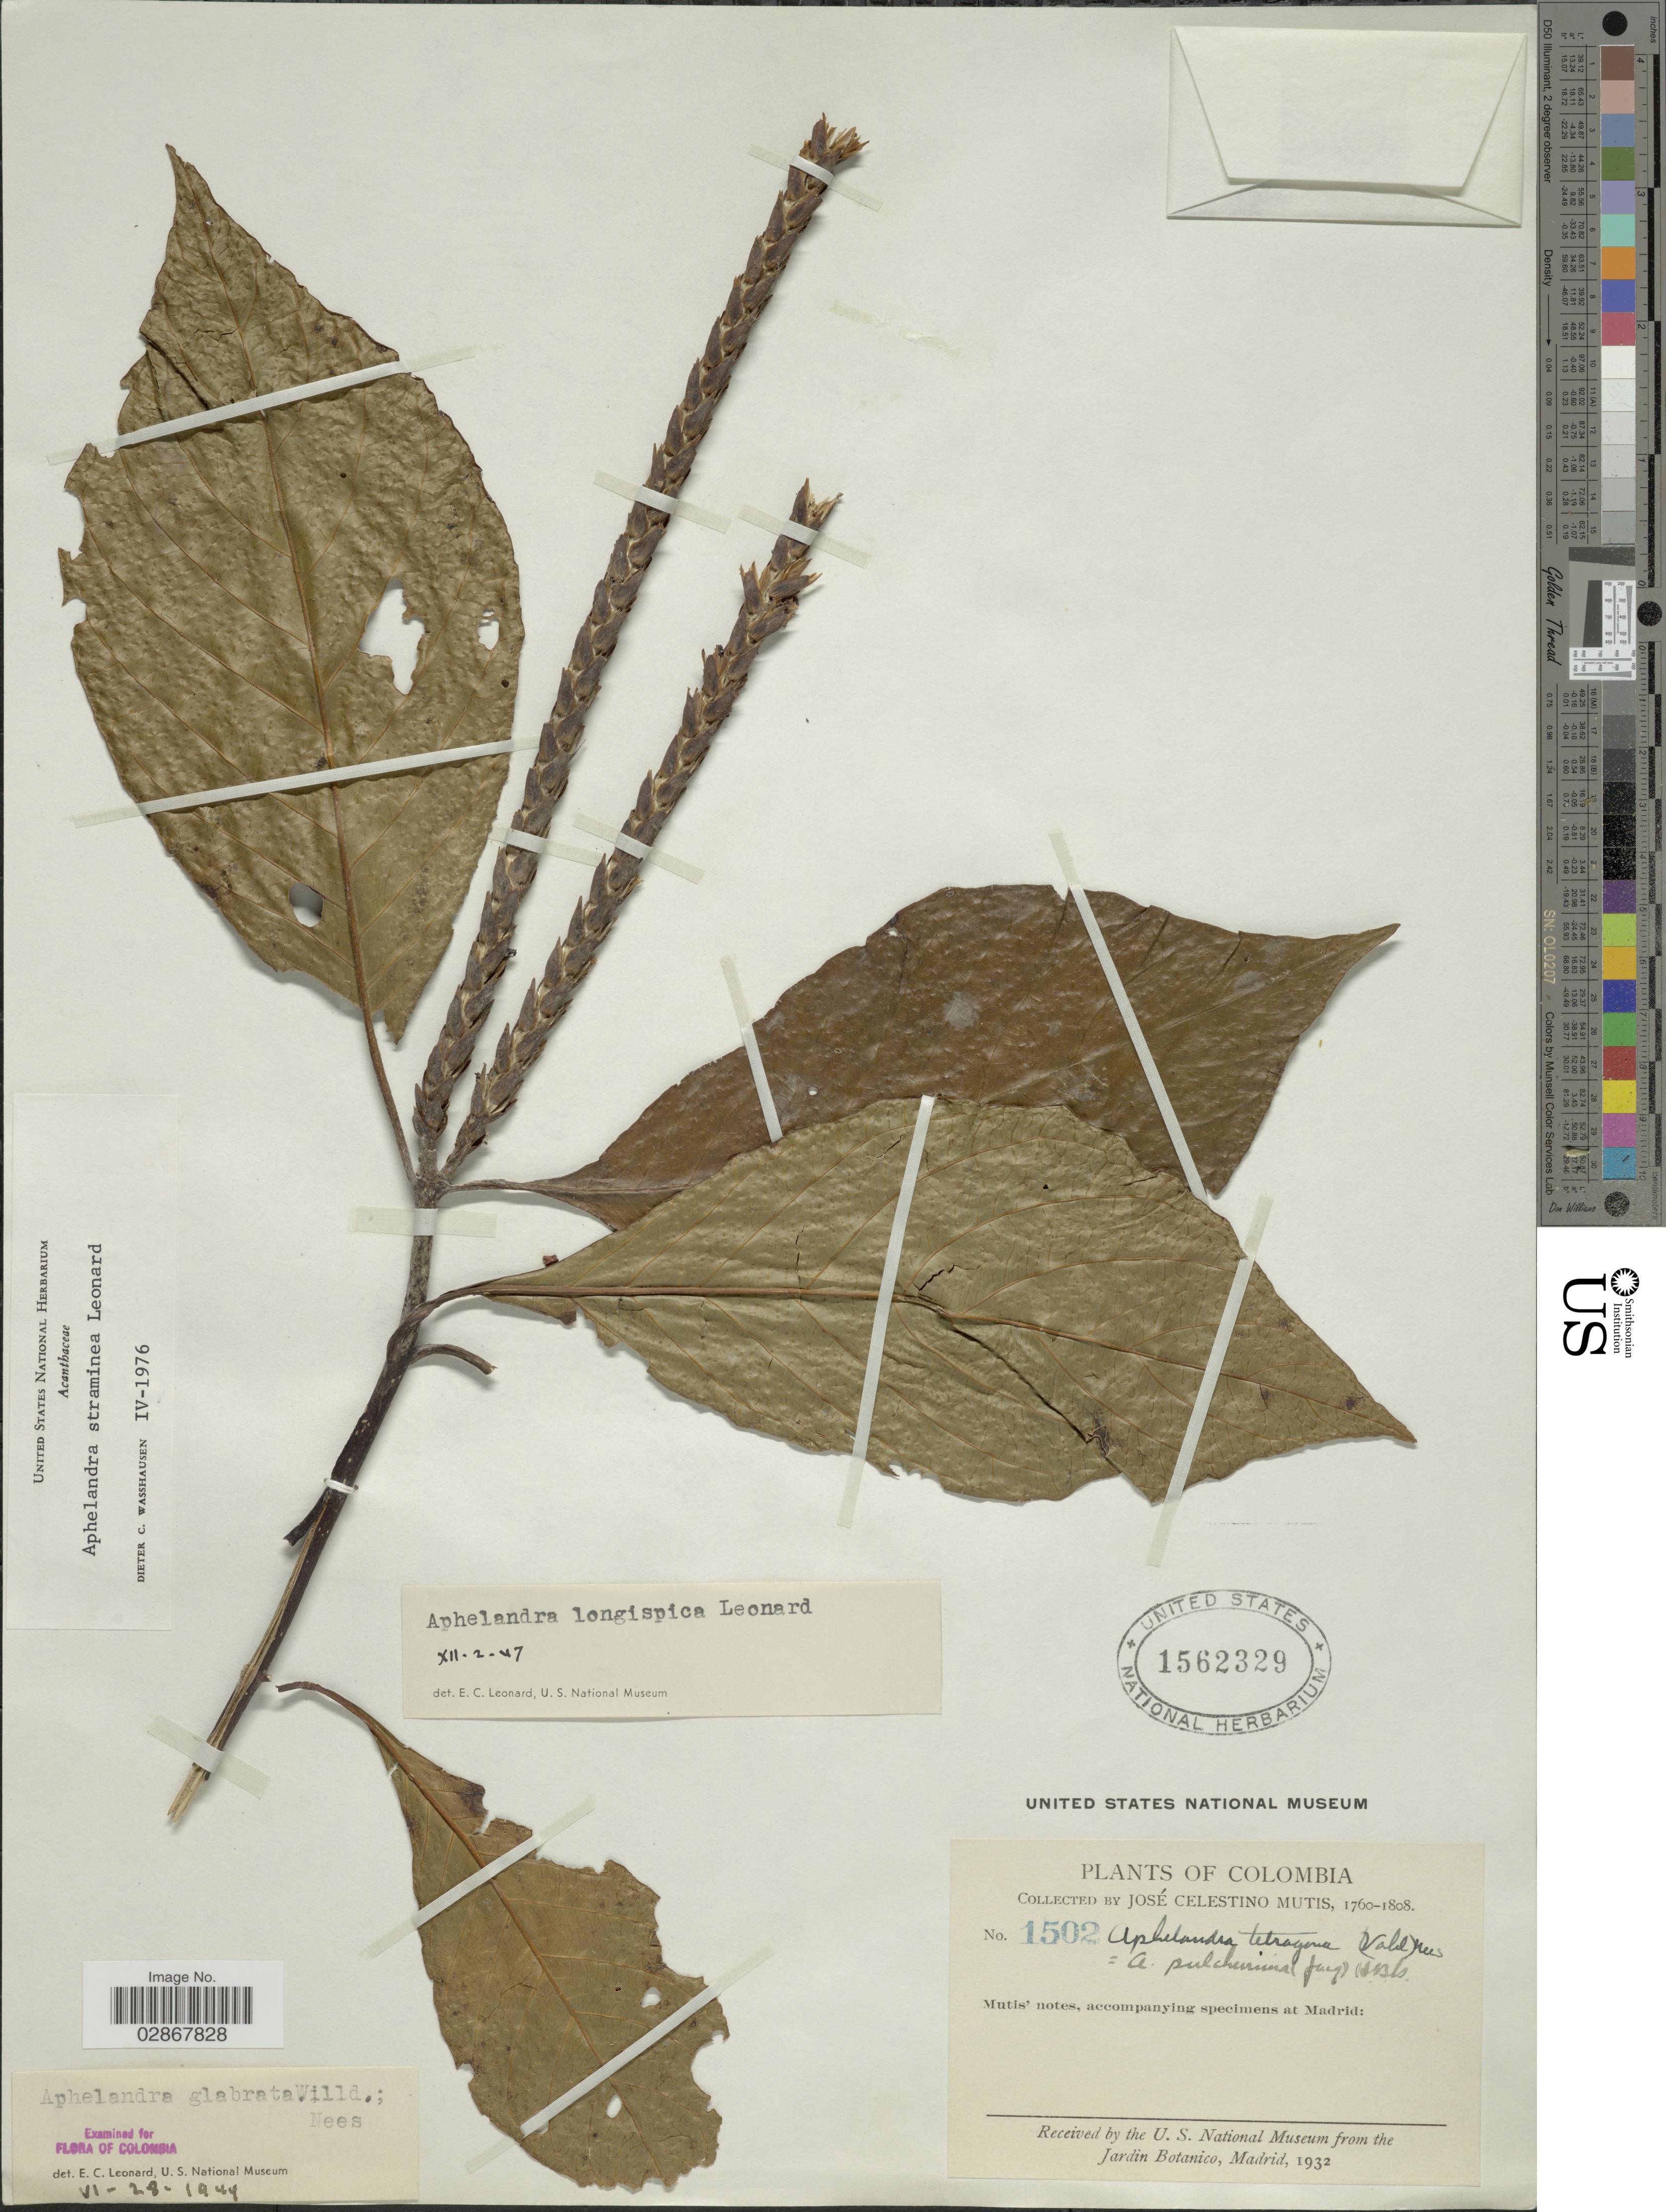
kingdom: Plantae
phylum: Tracheophyta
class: Magnoliopsida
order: Lamiales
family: Acanthaceae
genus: Aphelandra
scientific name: Aphelandra straminea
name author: Leonard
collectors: J. C. B. Mutis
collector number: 1502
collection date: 1760/1808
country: Colombia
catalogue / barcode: US 1562329